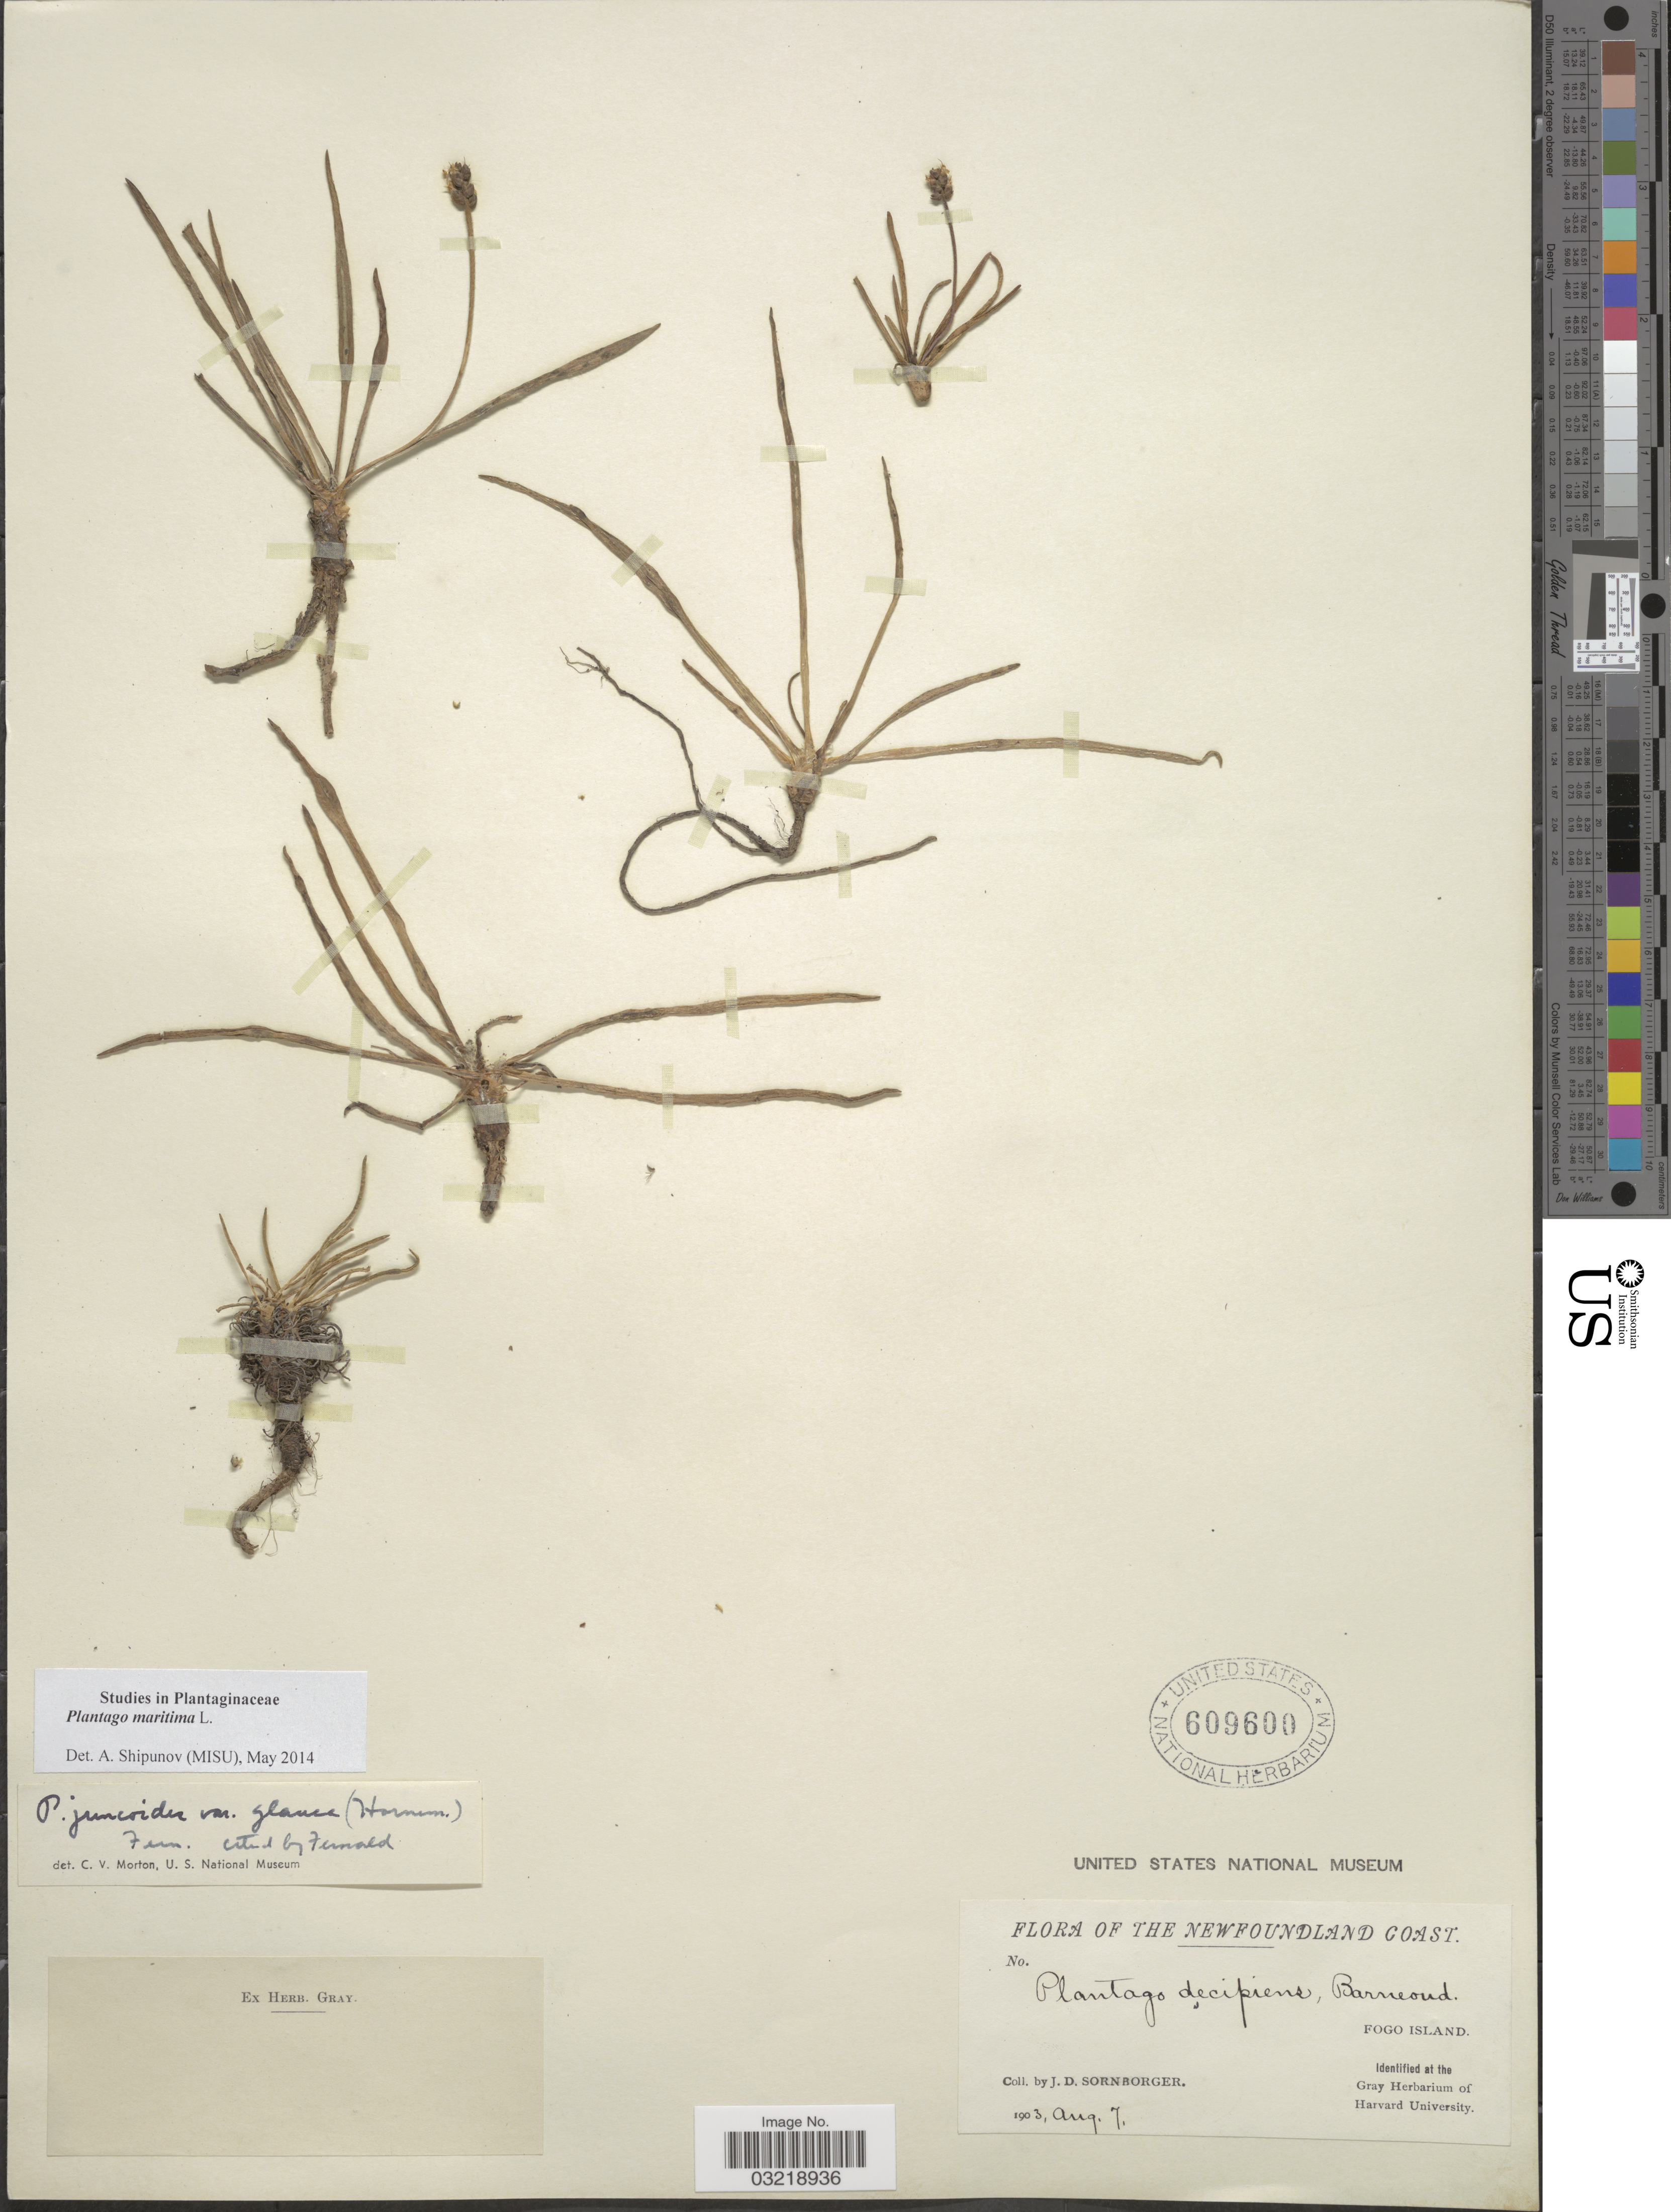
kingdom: Plantae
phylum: Tracheophyta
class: Magnoliopsida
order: Lamiales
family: Plantaginaceae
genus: Plantago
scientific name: Plantago maritima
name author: L.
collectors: J. Sornborger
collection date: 1903-08-07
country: Canada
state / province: Newfoundland and Labrador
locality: Newfoundland Coast. Fogo Island.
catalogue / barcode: US 609600